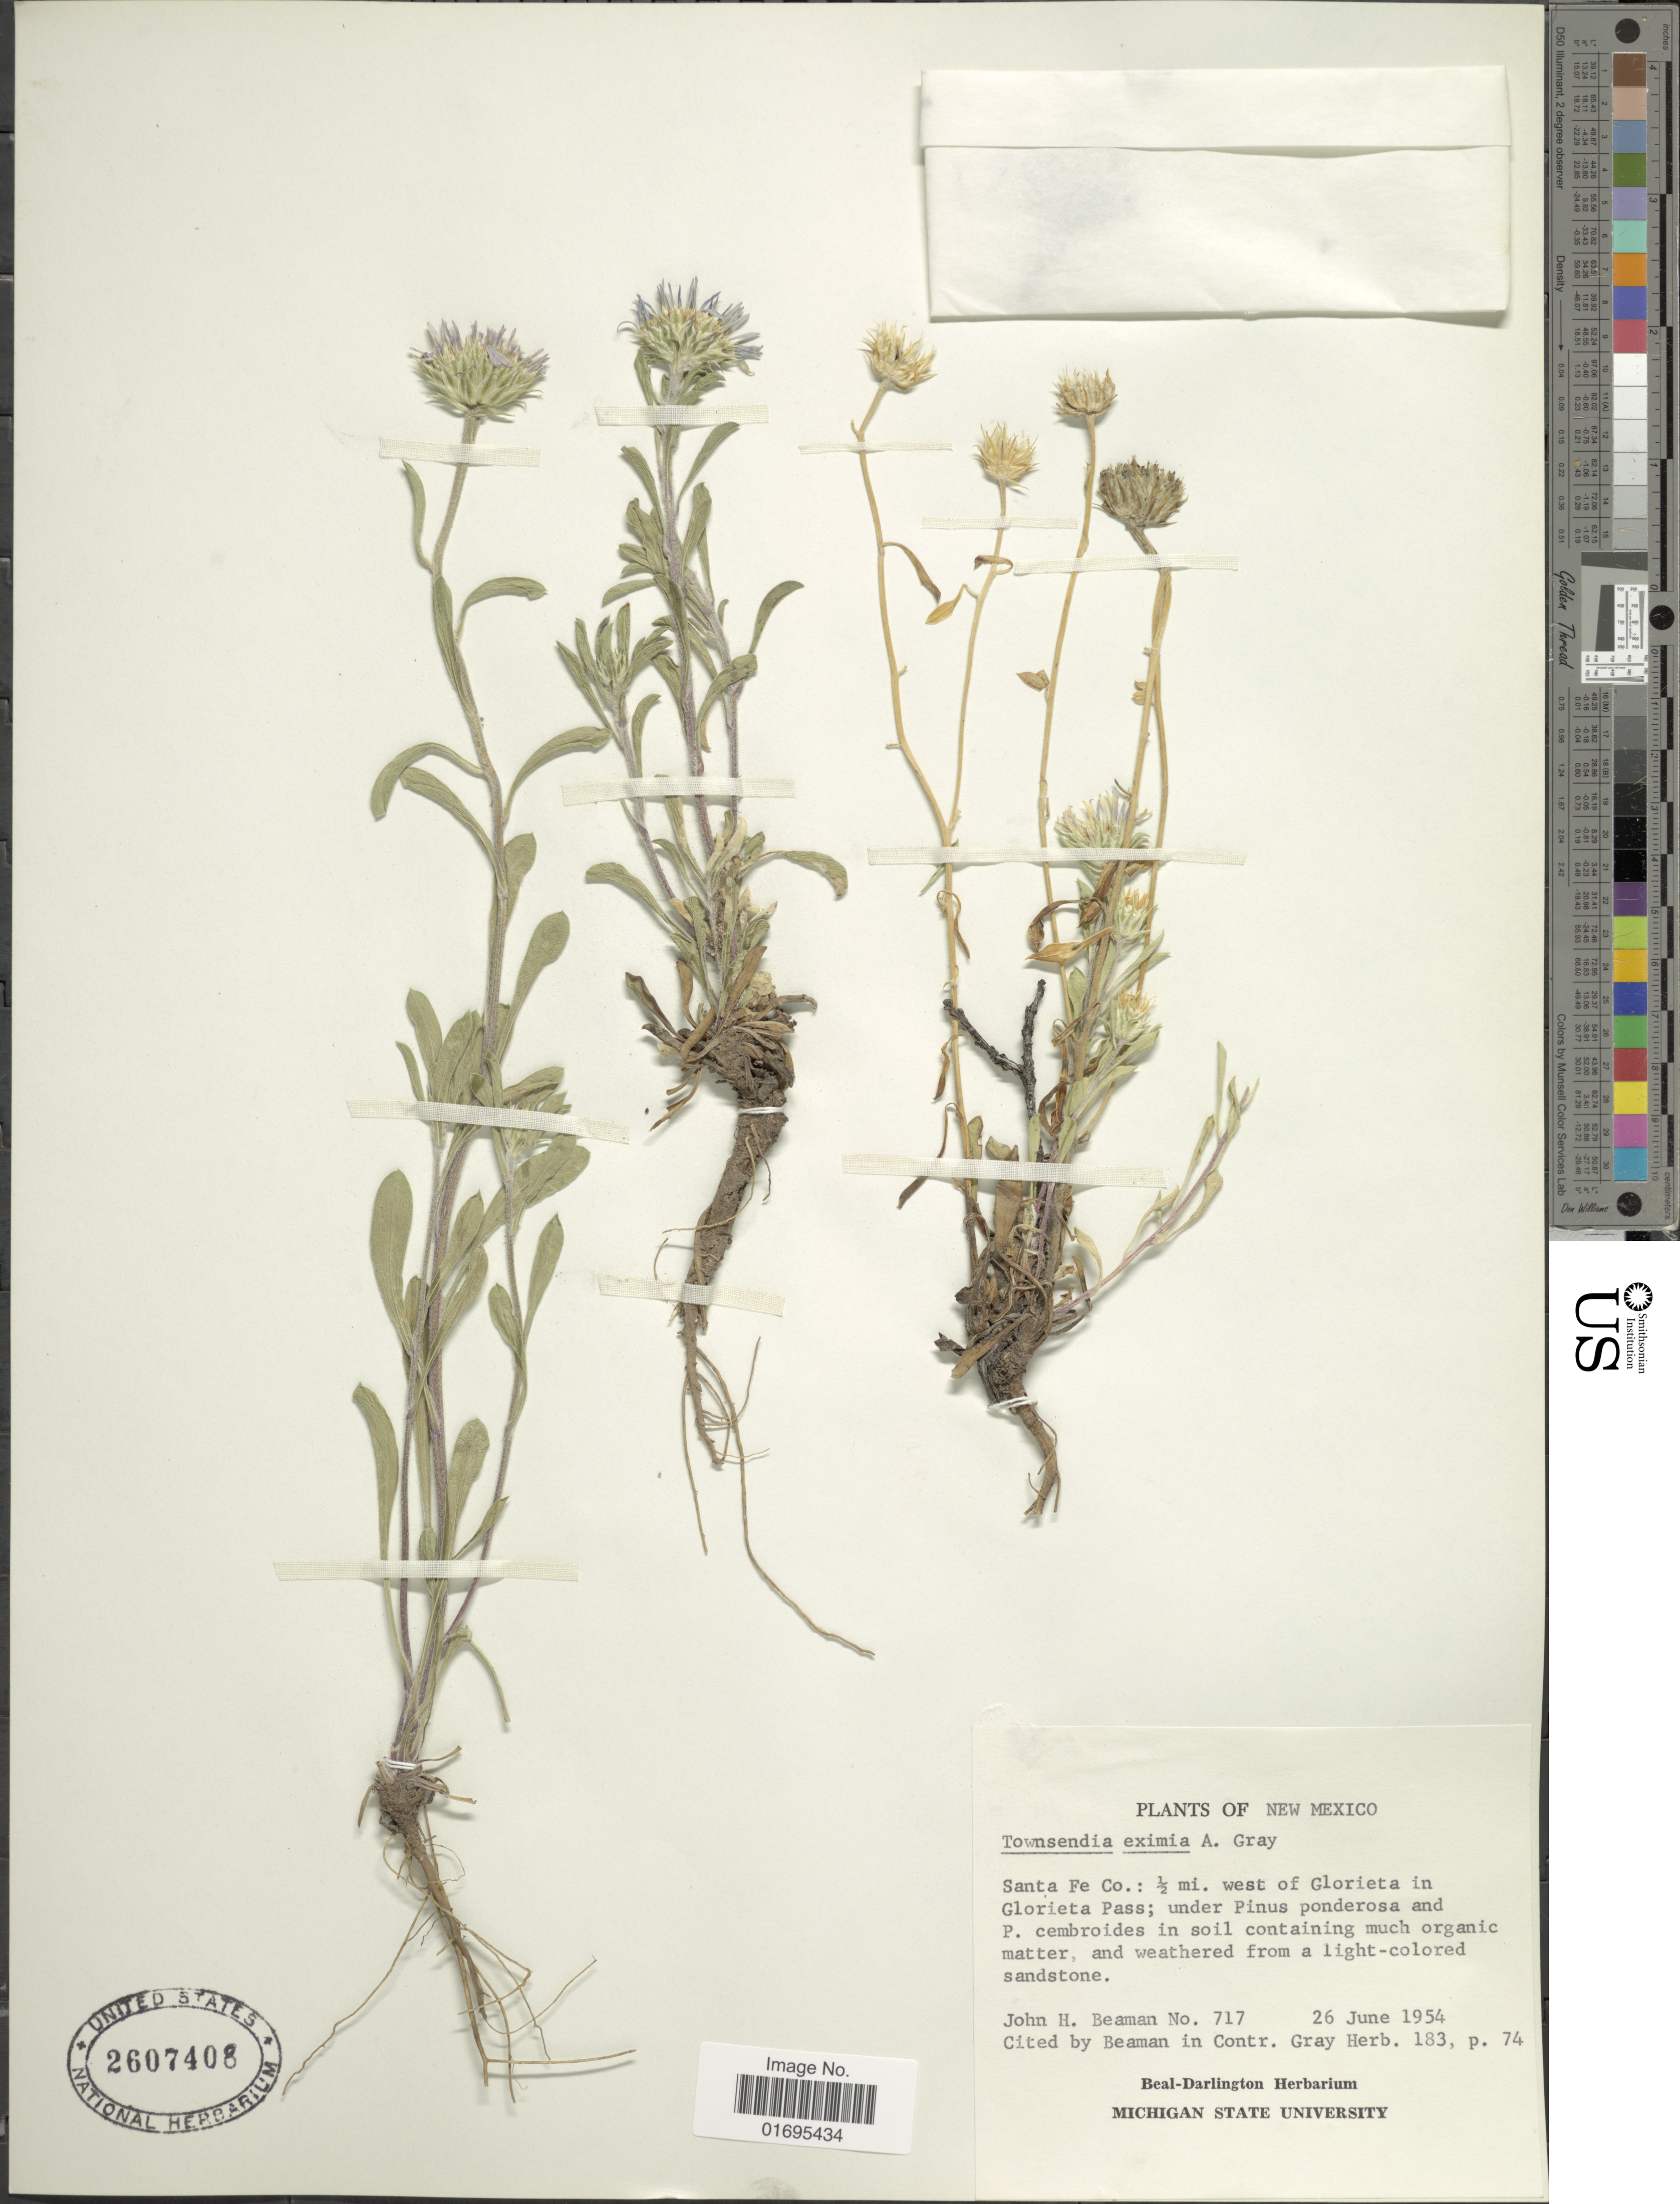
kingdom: Plantae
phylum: Tracheophyta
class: Magnoliopsida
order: Asterales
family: Asteraceae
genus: Townsendia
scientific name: Townsendia eximia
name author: A. Gray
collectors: J. H. Beaman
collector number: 717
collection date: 1954-06-26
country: United States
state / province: New Mexico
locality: Santa Fe Co.: ½ mi. west of Glorieta in Glorieta Pass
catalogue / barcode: US 2607408